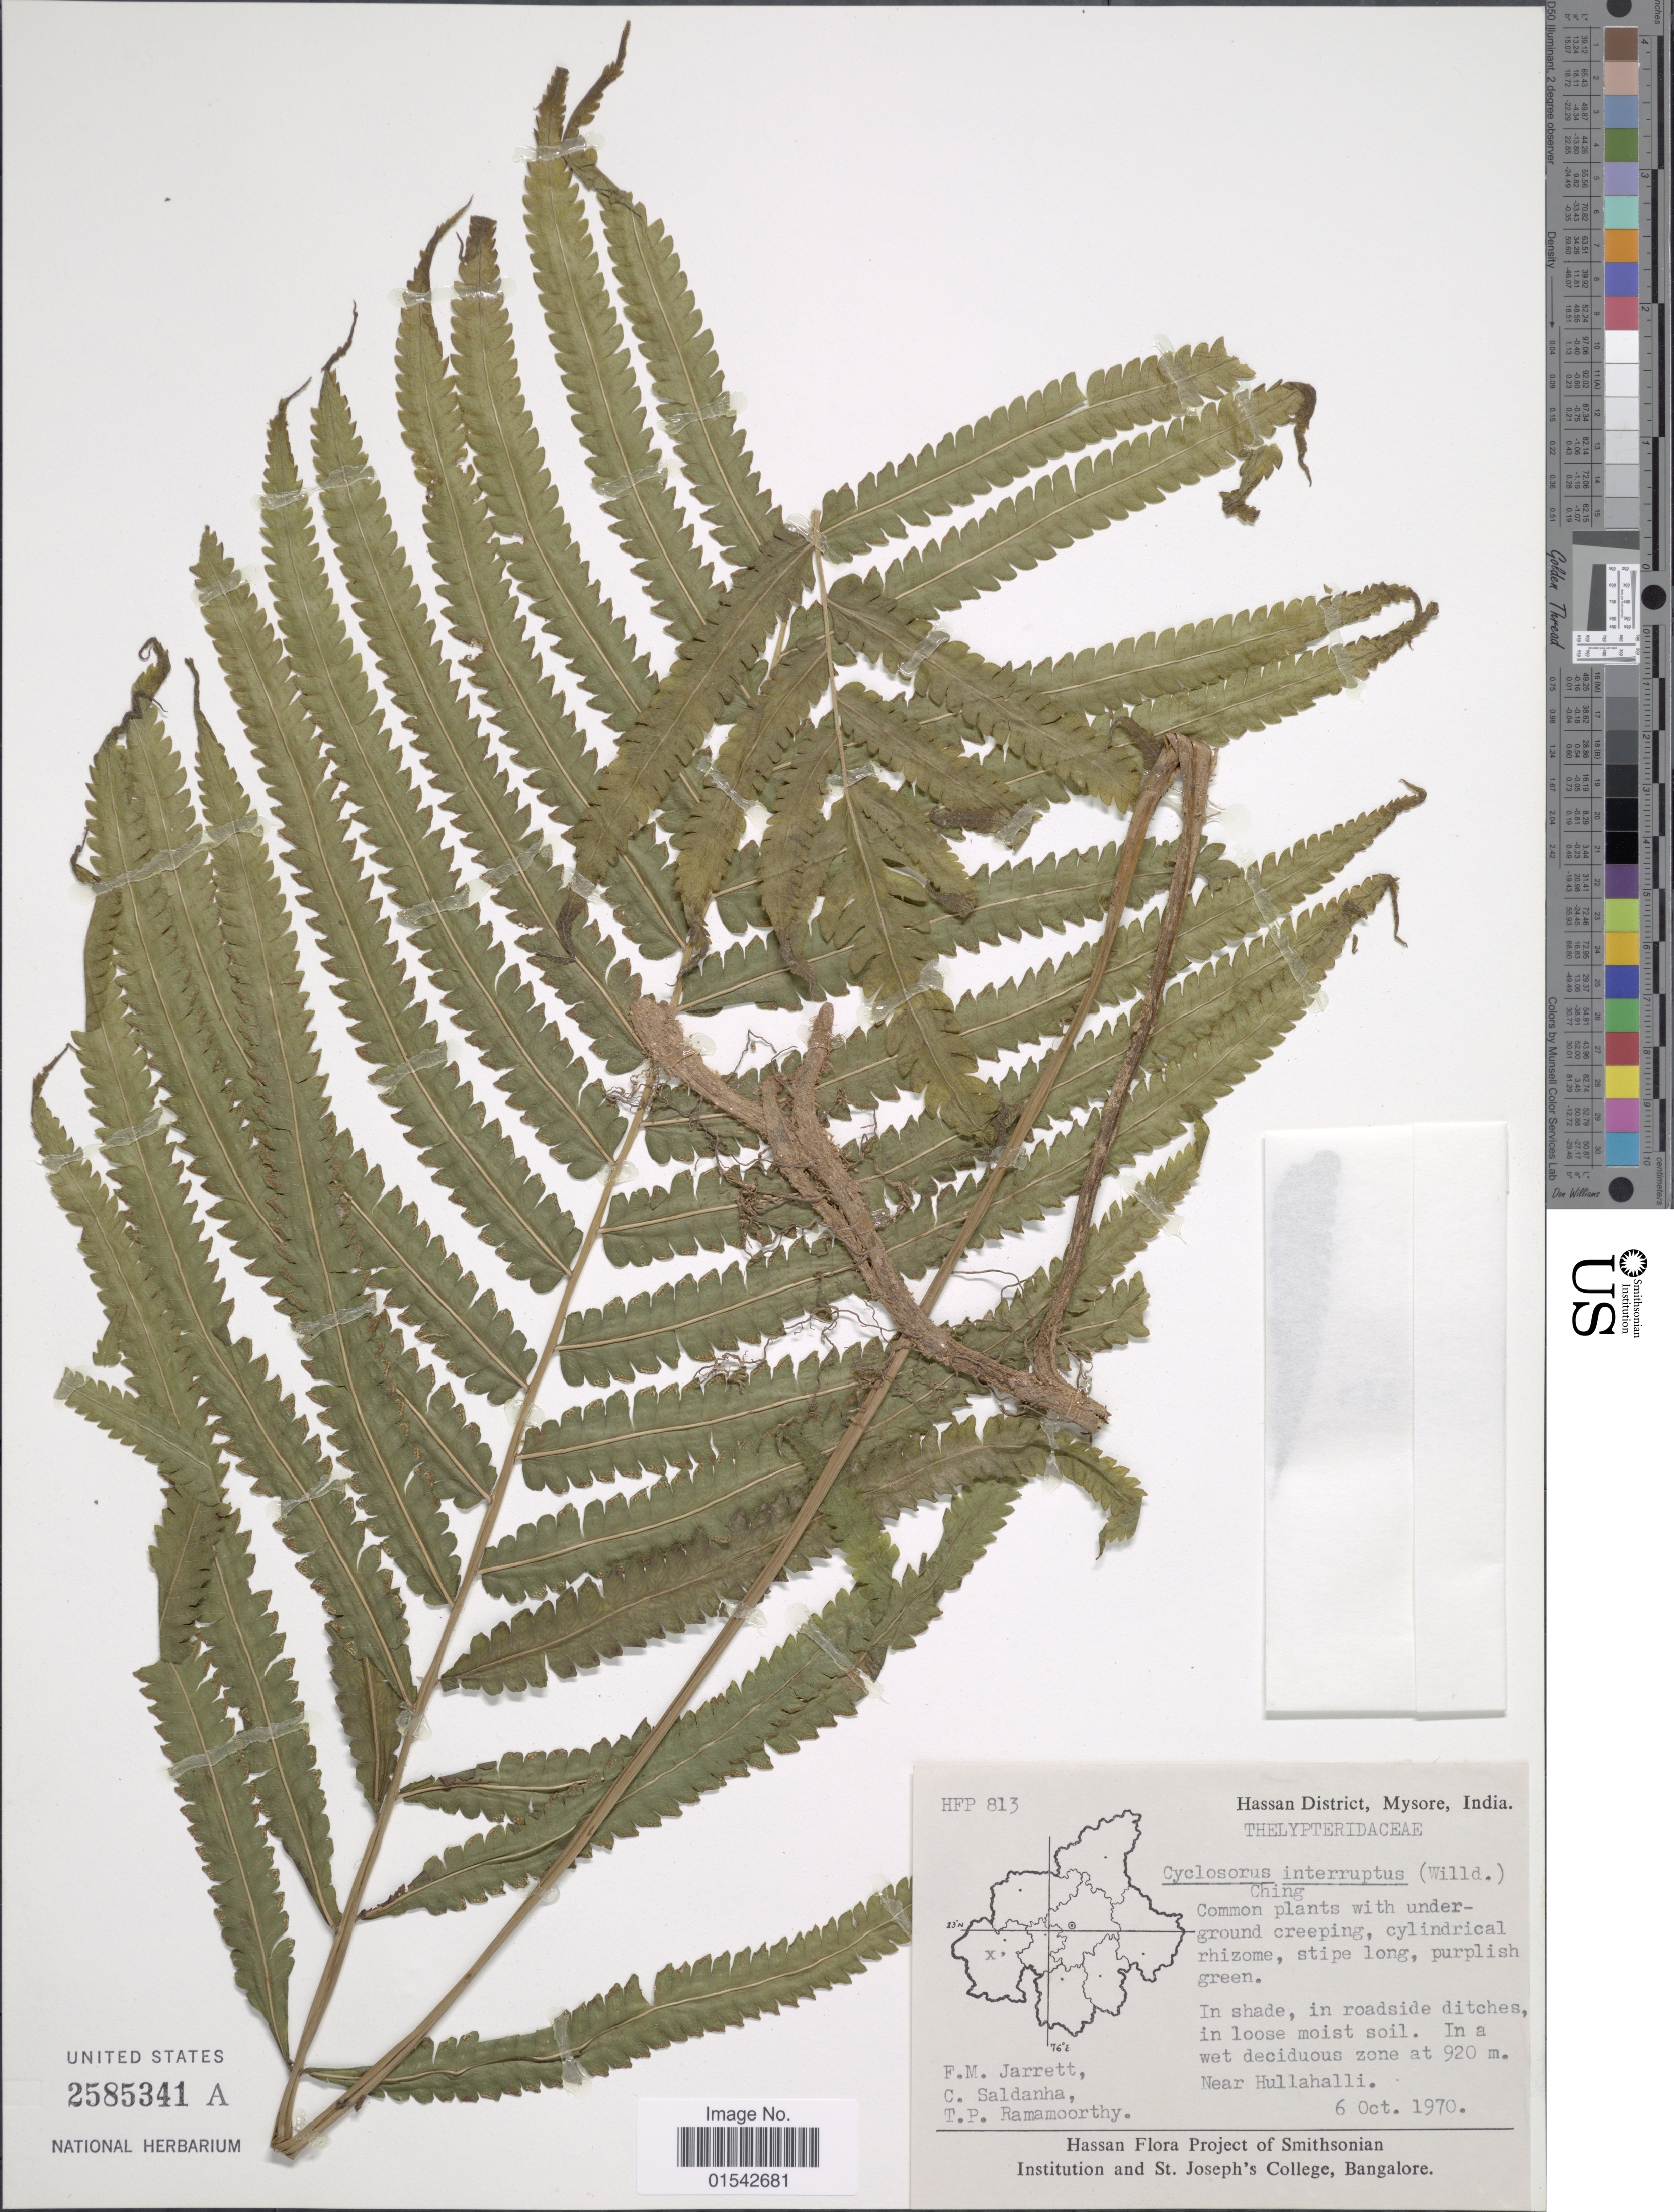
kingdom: Plantae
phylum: Tracheophyta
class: Polypodiopsida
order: Polypodiales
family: Thelypteridaceae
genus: Cyclosorus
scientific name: Cyclosorus interruptus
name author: (Willd.) H. Itô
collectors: F. M. Jarrett, C. Saldanha & T. P. Ramamoorthy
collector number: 813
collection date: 1970-10-06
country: India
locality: Hassan District, Mysore, India, near Hullahalli.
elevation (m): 920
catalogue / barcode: US 2585341A